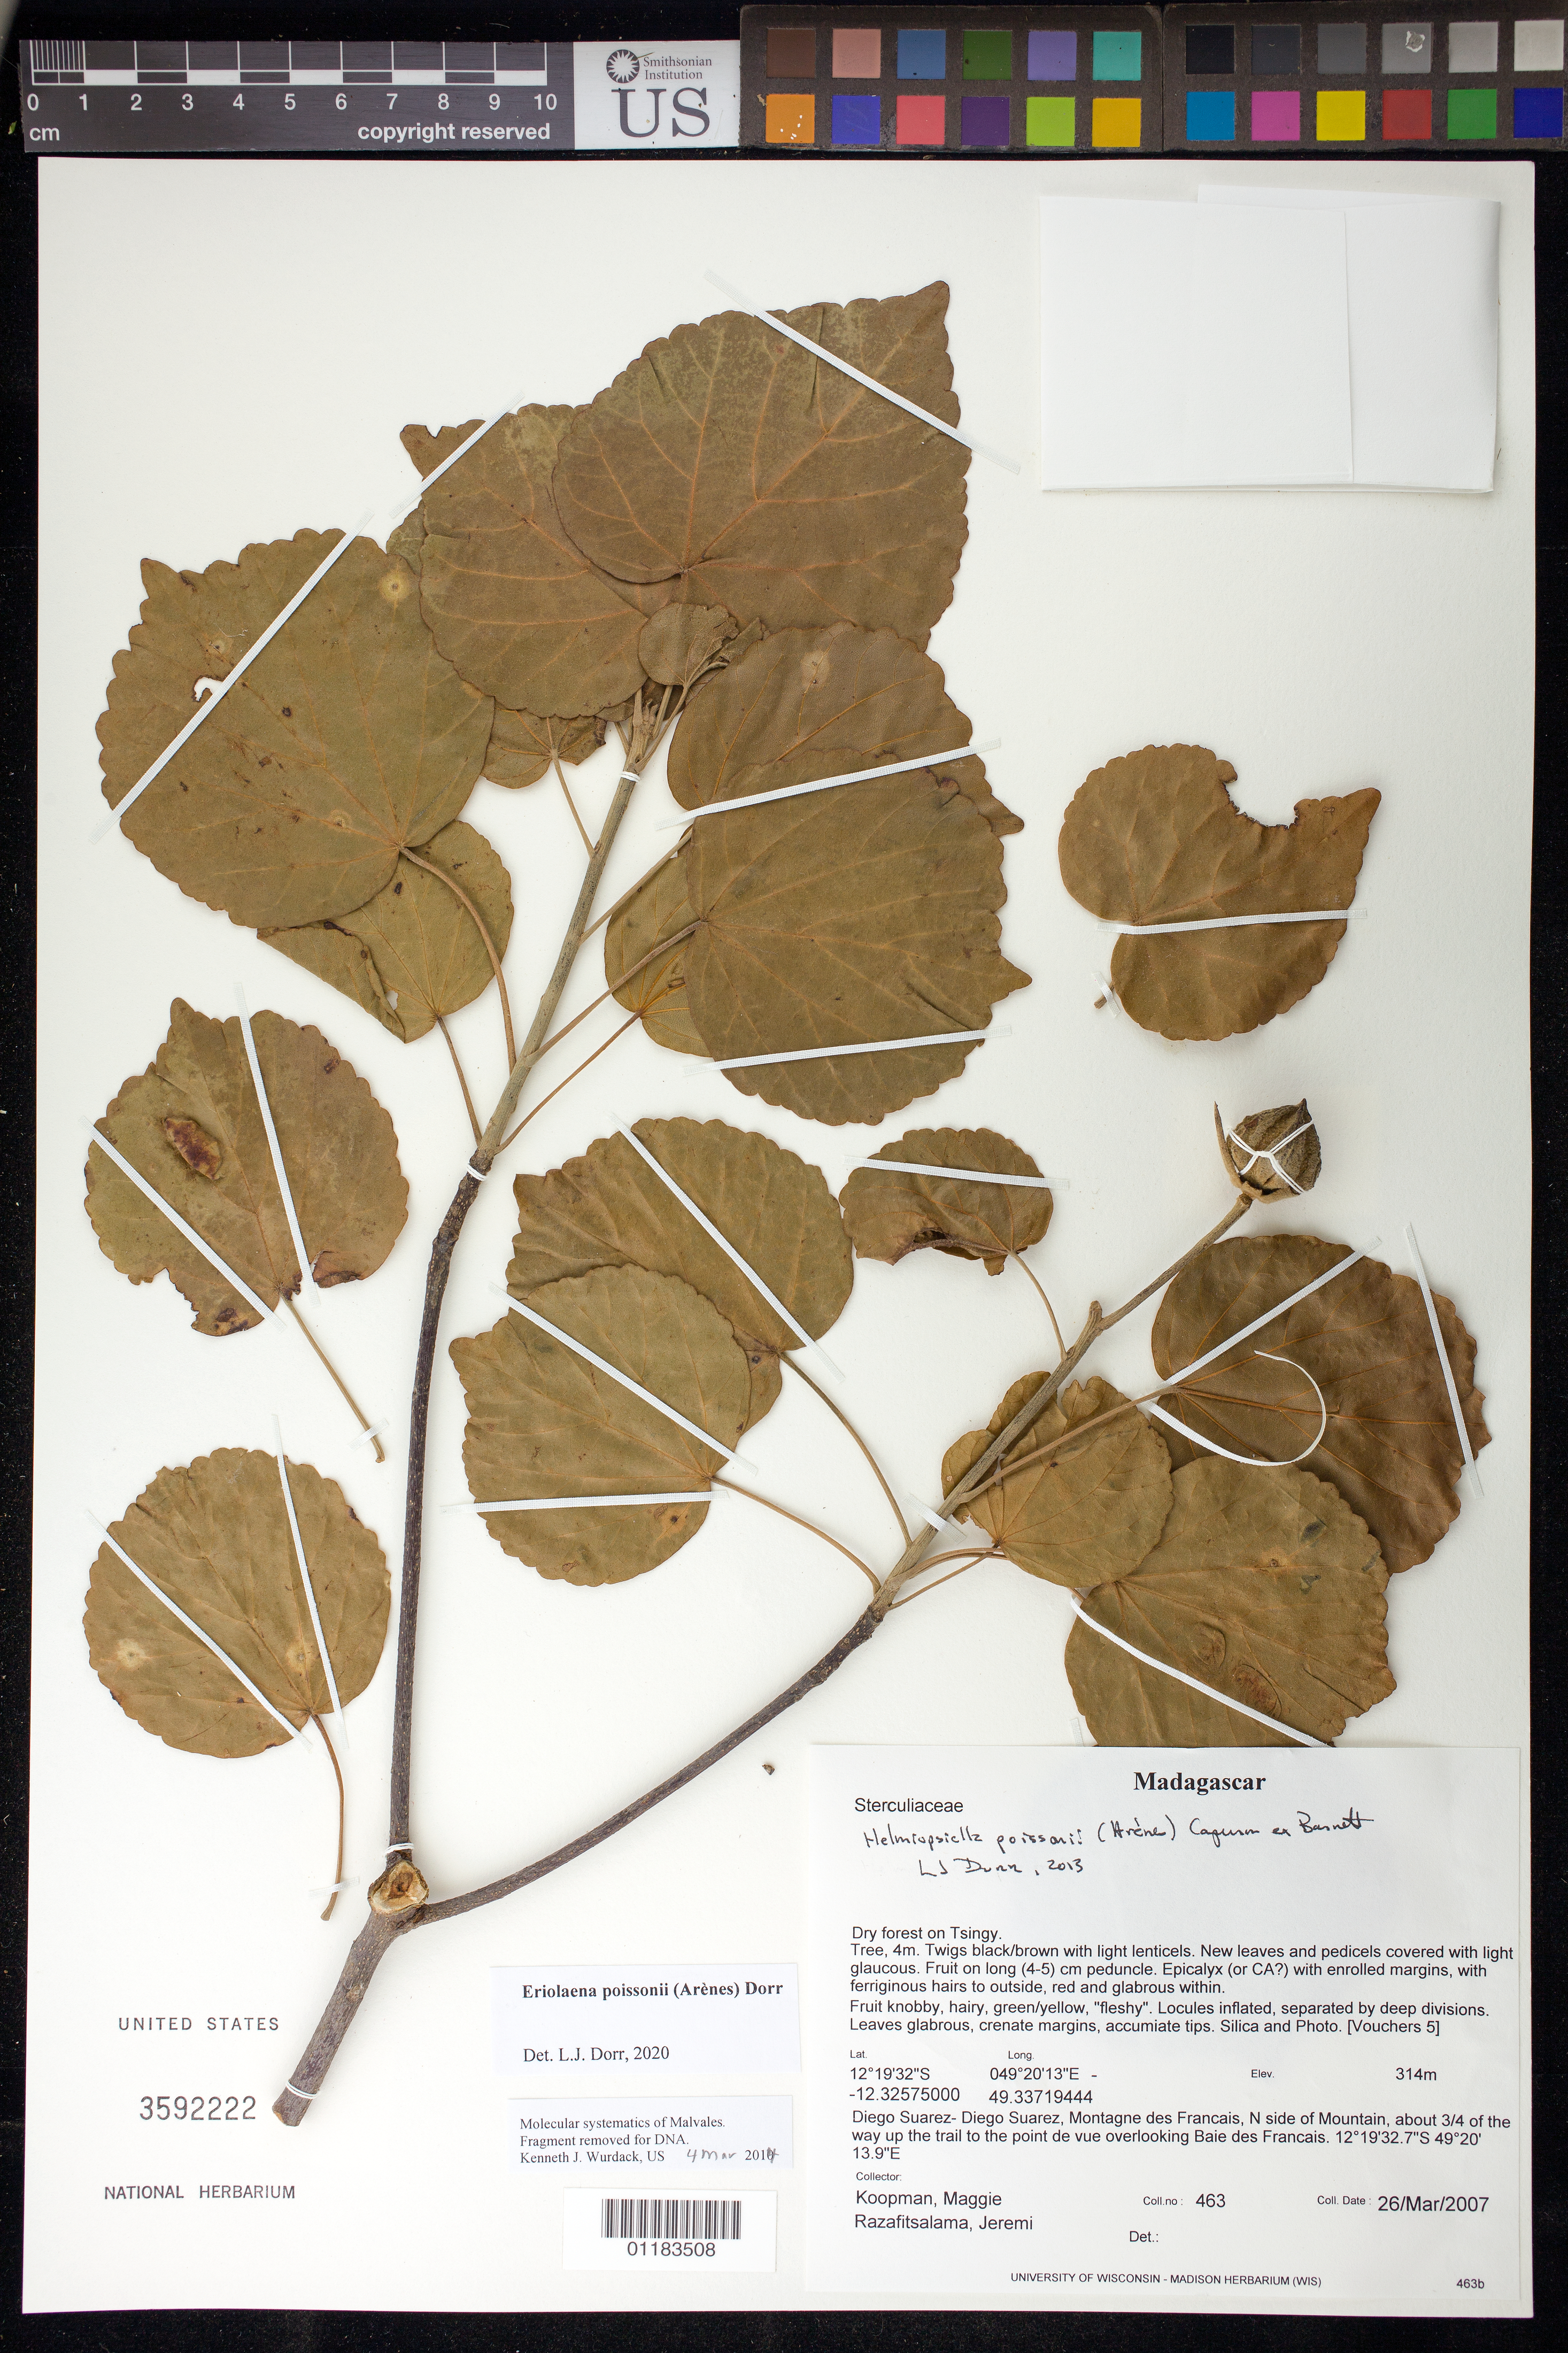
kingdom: Plantae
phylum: Tracheophyta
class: Magnoliopsida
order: Malvales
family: Malvaceae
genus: Eriolaena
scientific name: Eriolaena poissonii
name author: (Arènes) Dorr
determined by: Dorr, L. J., (BOT), Smithsonian Institution - National Museum of Natural History (UNITED STATES)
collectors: M. M. Koopman & L. J. Razafitsalama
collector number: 463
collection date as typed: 26/Mar/2007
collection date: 2007-03-26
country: Madagascar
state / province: Diana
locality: Montagne des Francais, N side of mountain, about 3/4 of the way up the trail to the point de vue overlooking Baie des Francais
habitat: dry forest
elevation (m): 314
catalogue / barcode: US 3592222